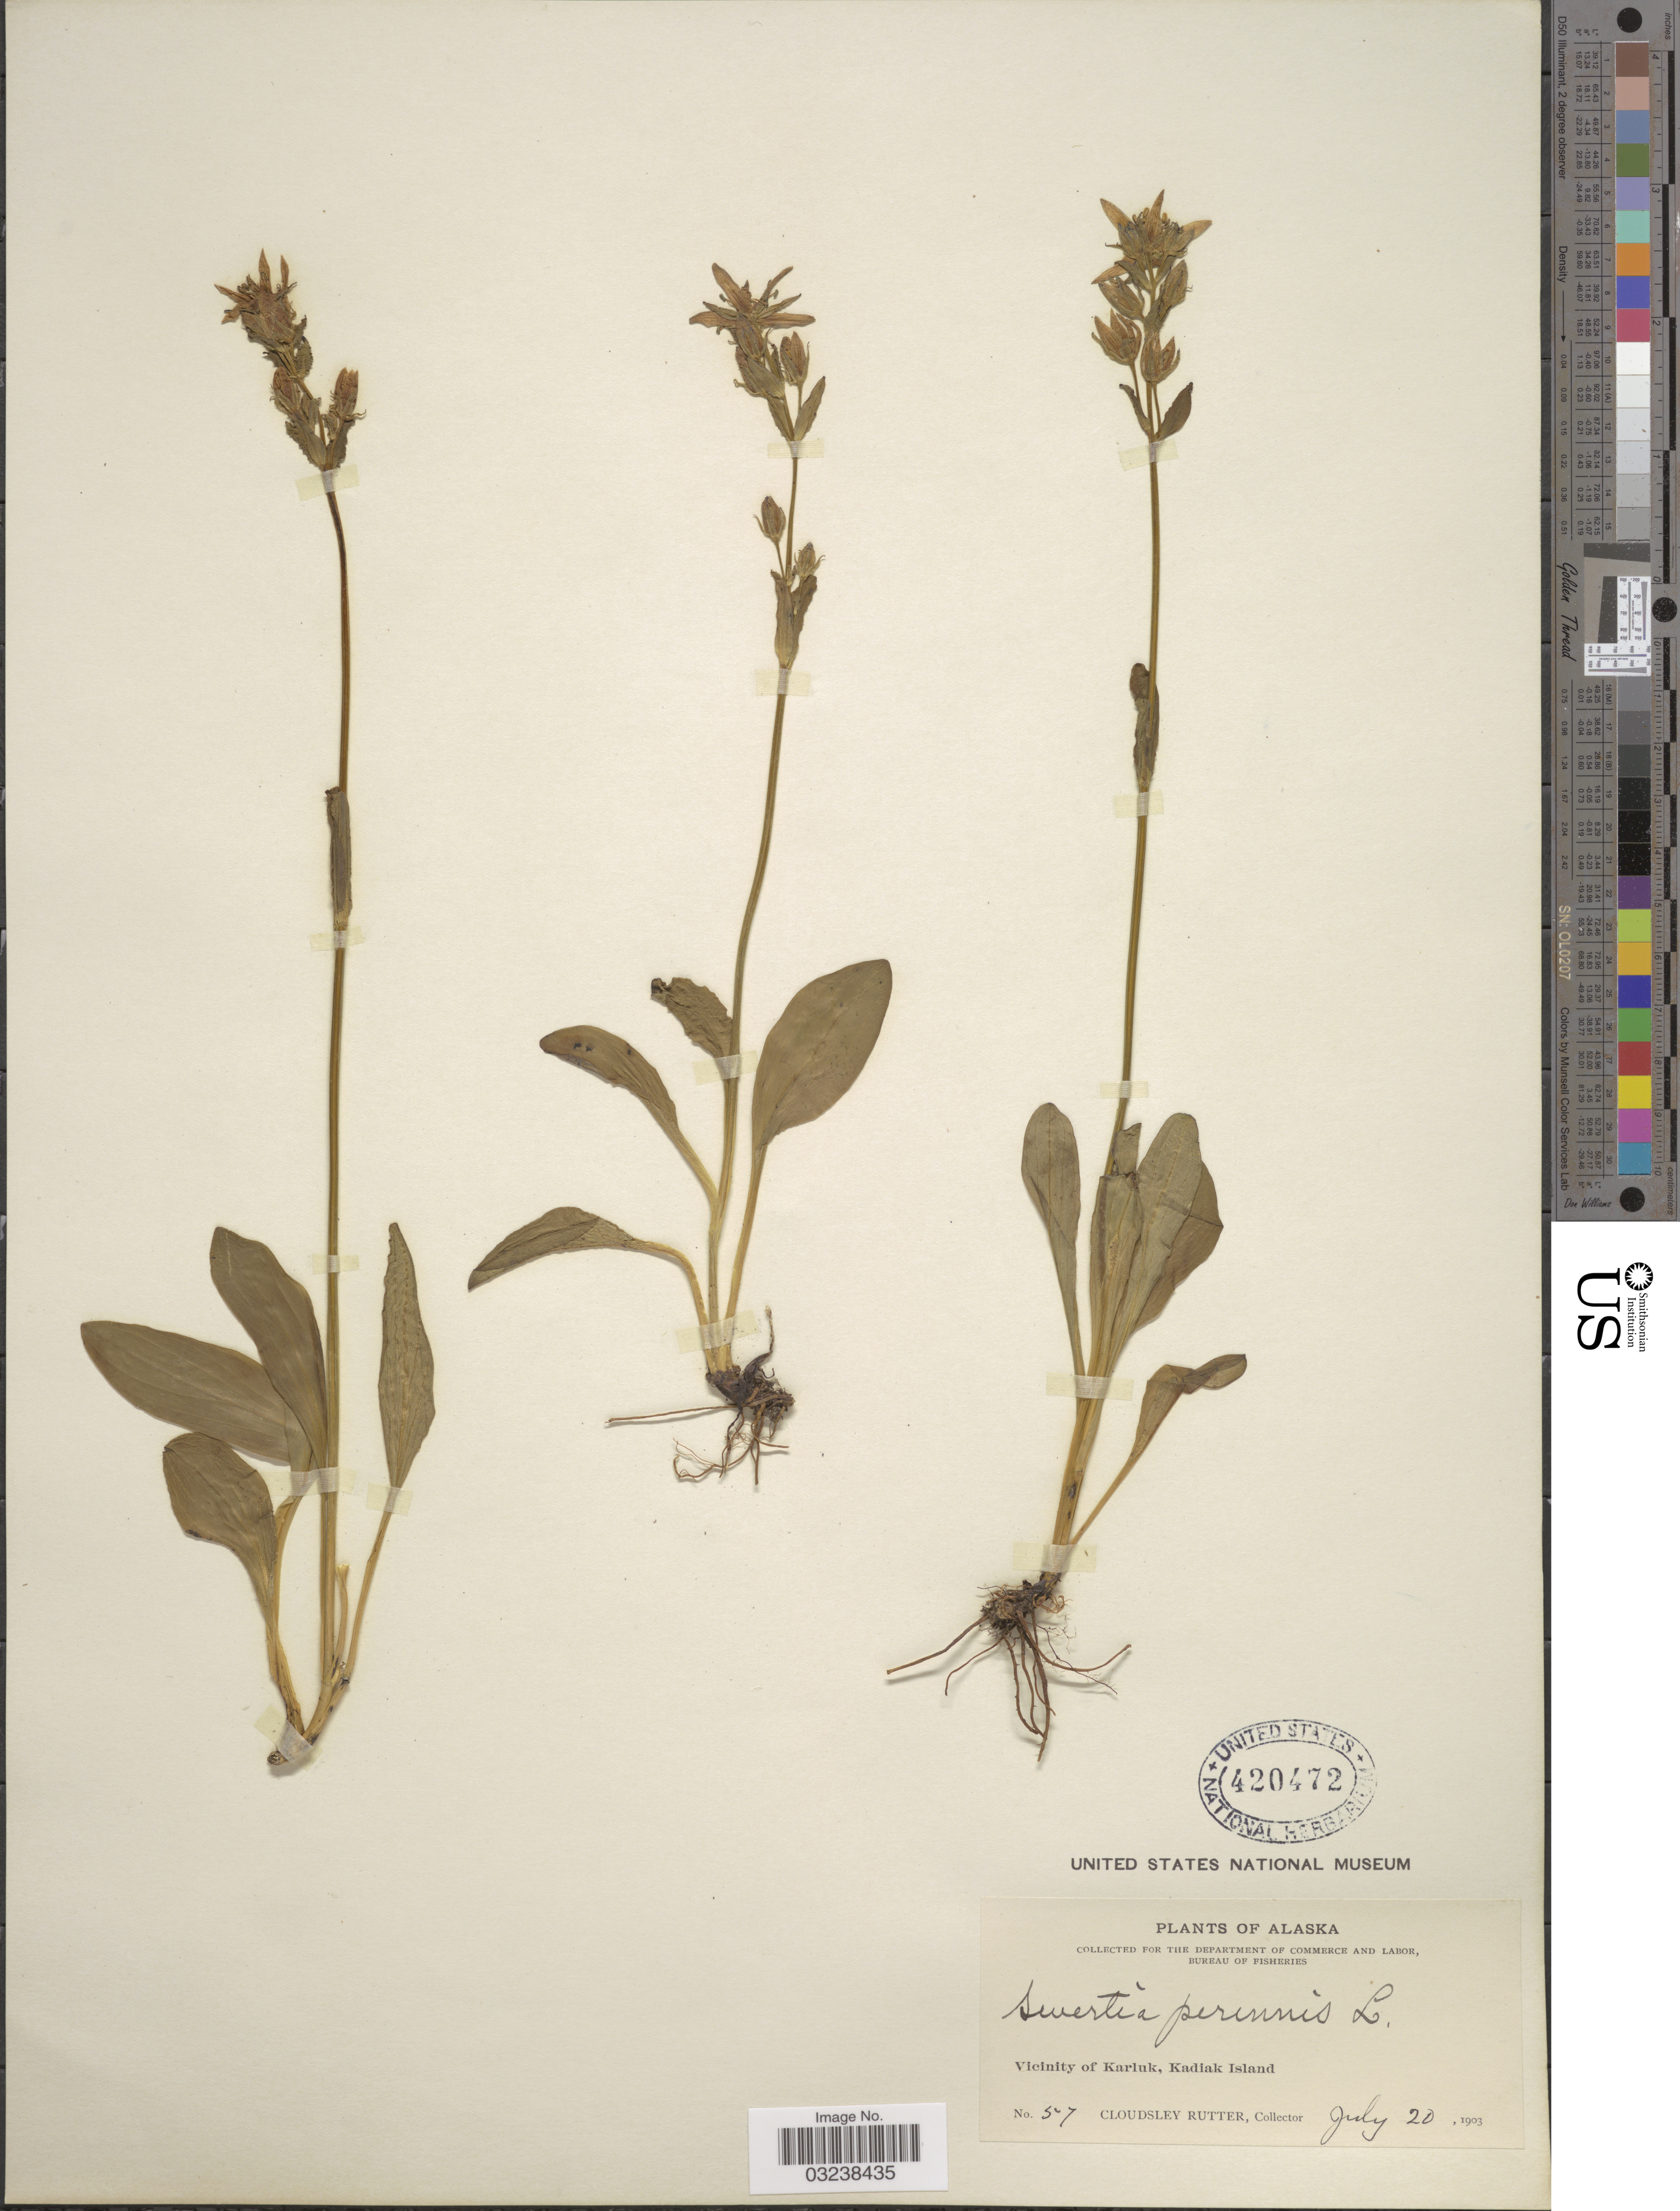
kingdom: Plantae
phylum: Tracheophyta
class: Magnoliopsida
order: Gentianales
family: Gentianaceae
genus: Swertia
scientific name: Swertia perennis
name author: L.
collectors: C. Rutter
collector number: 57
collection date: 1903-07-20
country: United States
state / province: Alaska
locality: Vicinity of Karluk, Kadiak Island.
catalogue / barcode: US 420472